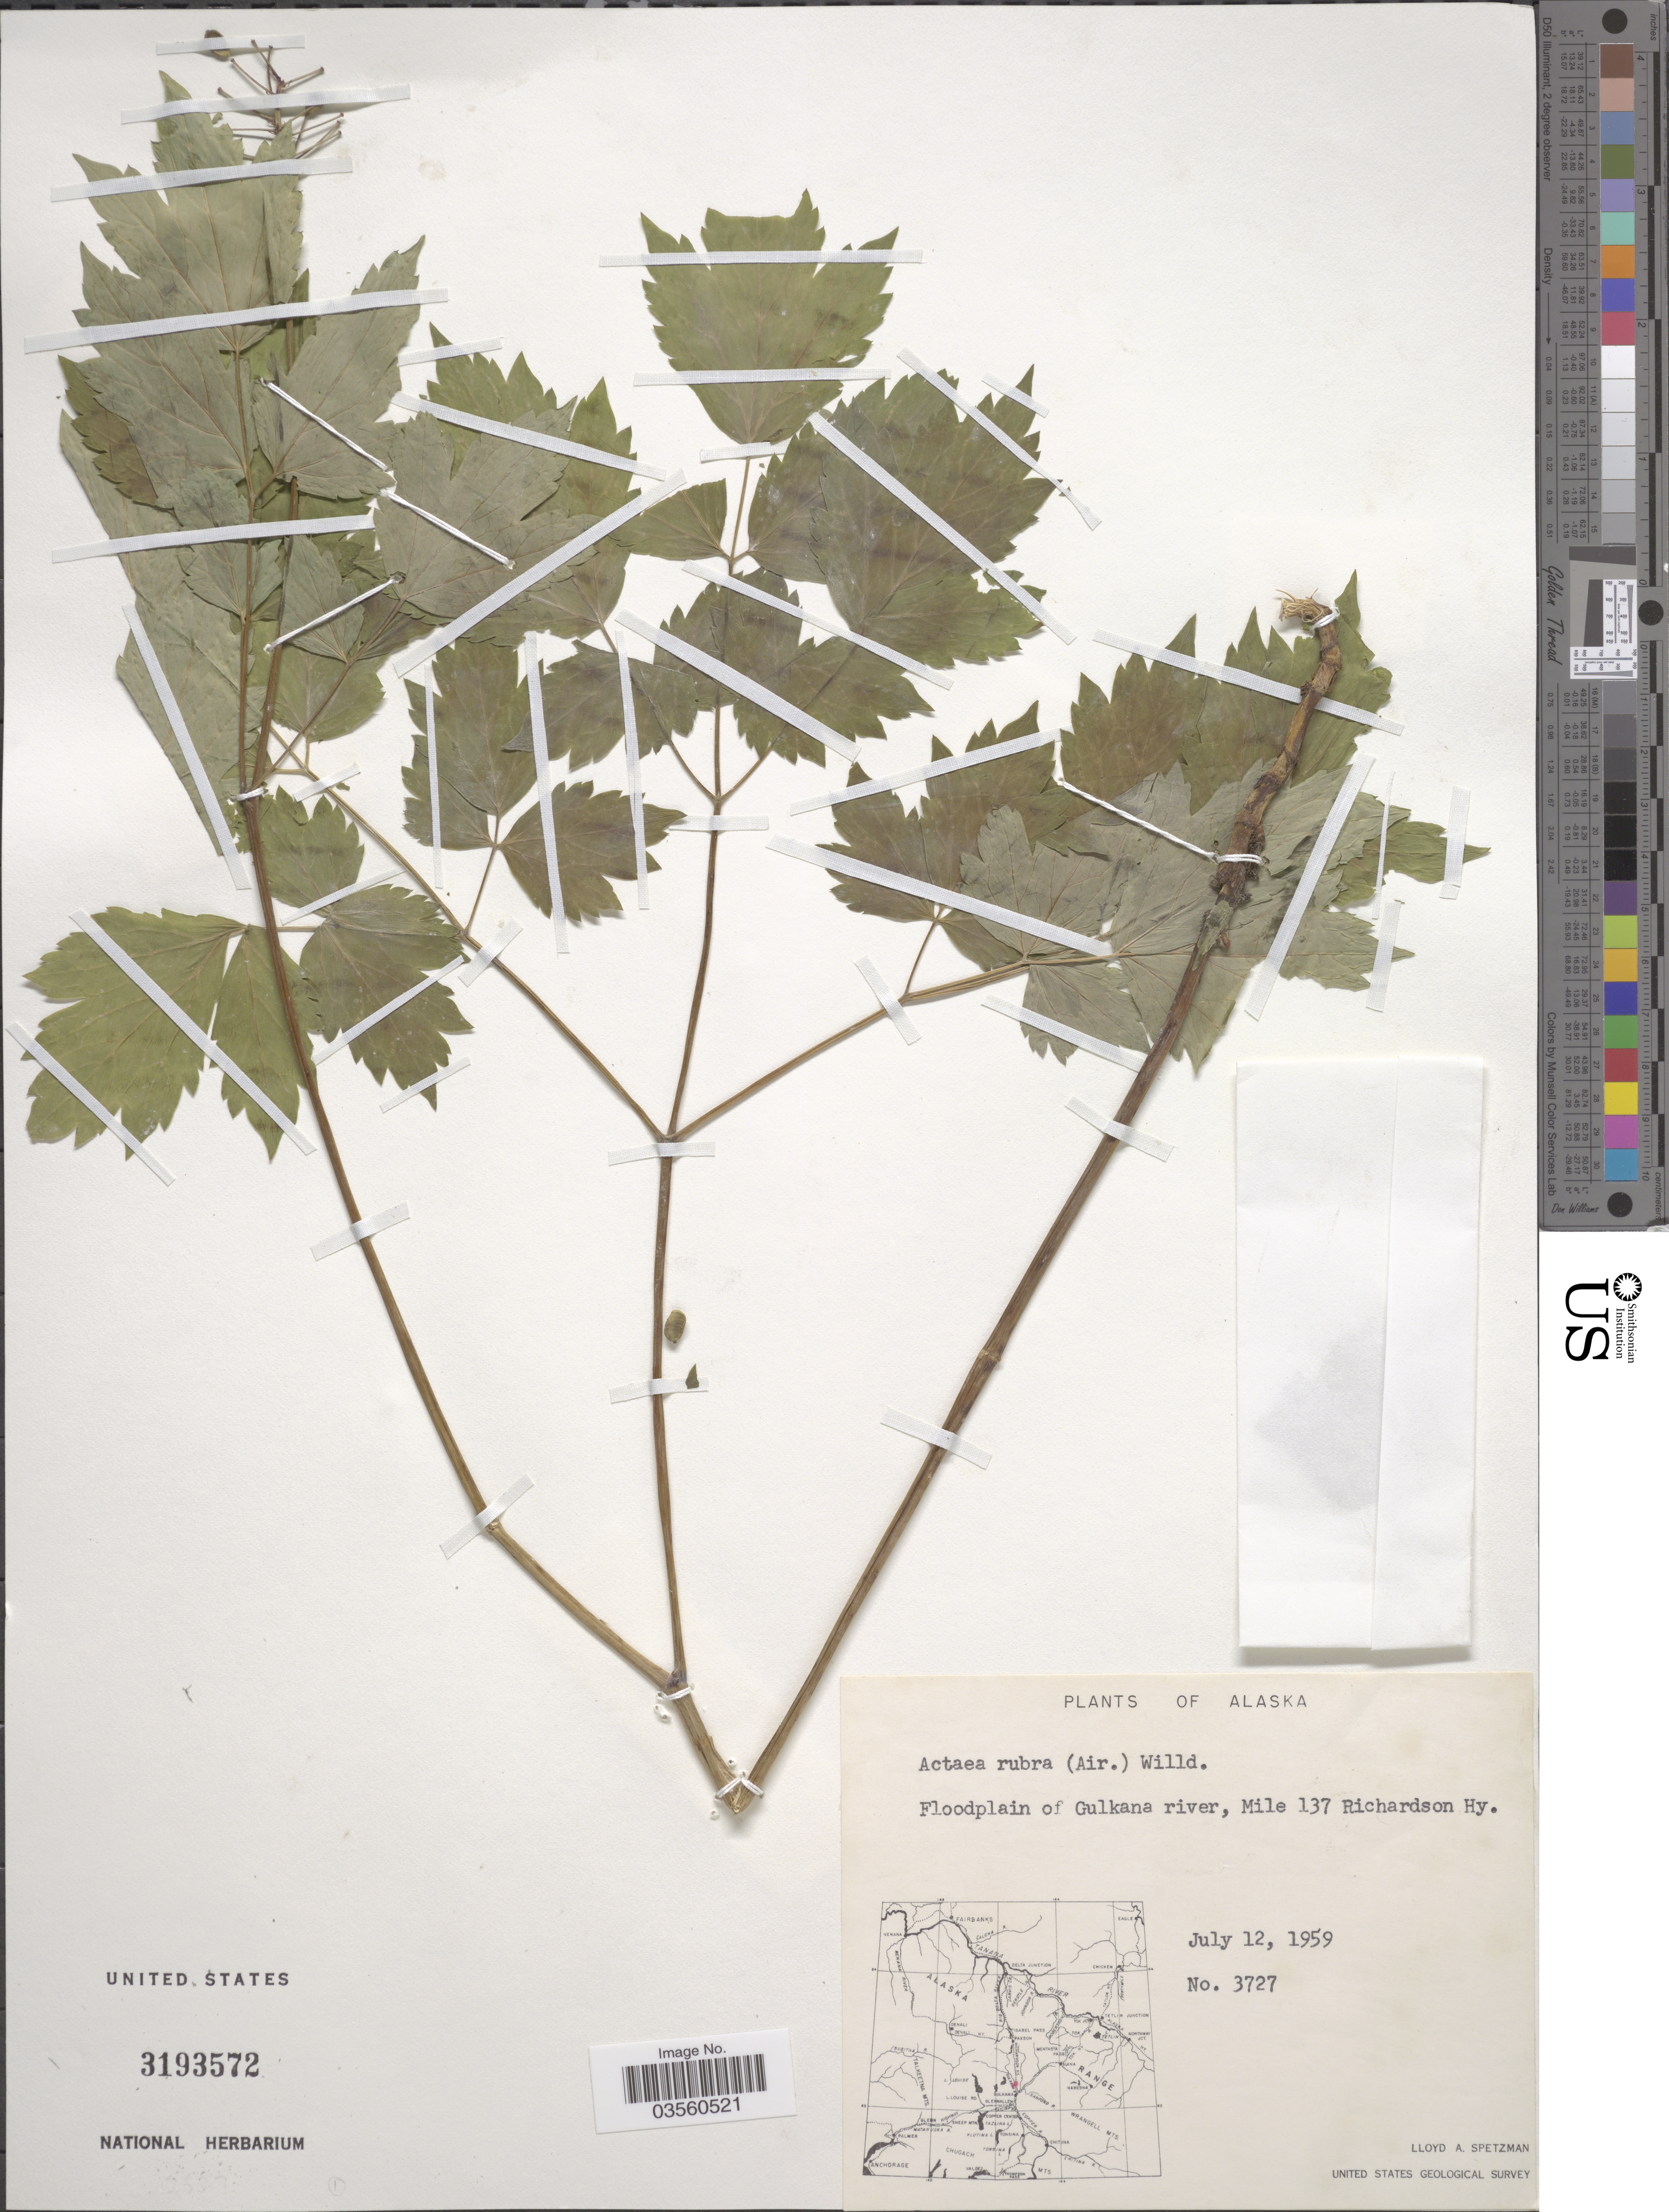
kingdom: Plantae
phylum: Tracheophyta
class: Magnoliopsida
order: Ranunculales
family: Ranunculaceae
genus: Actaea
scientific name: Actaea rubra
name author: (Aiton) Willd.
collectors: L. Spetzman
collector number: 3727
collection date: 1959-07-12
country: United States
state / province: Alaska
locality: Floodplain of Gulkana river, Mile 137 Richardson Hy.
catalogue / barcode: US 3193572